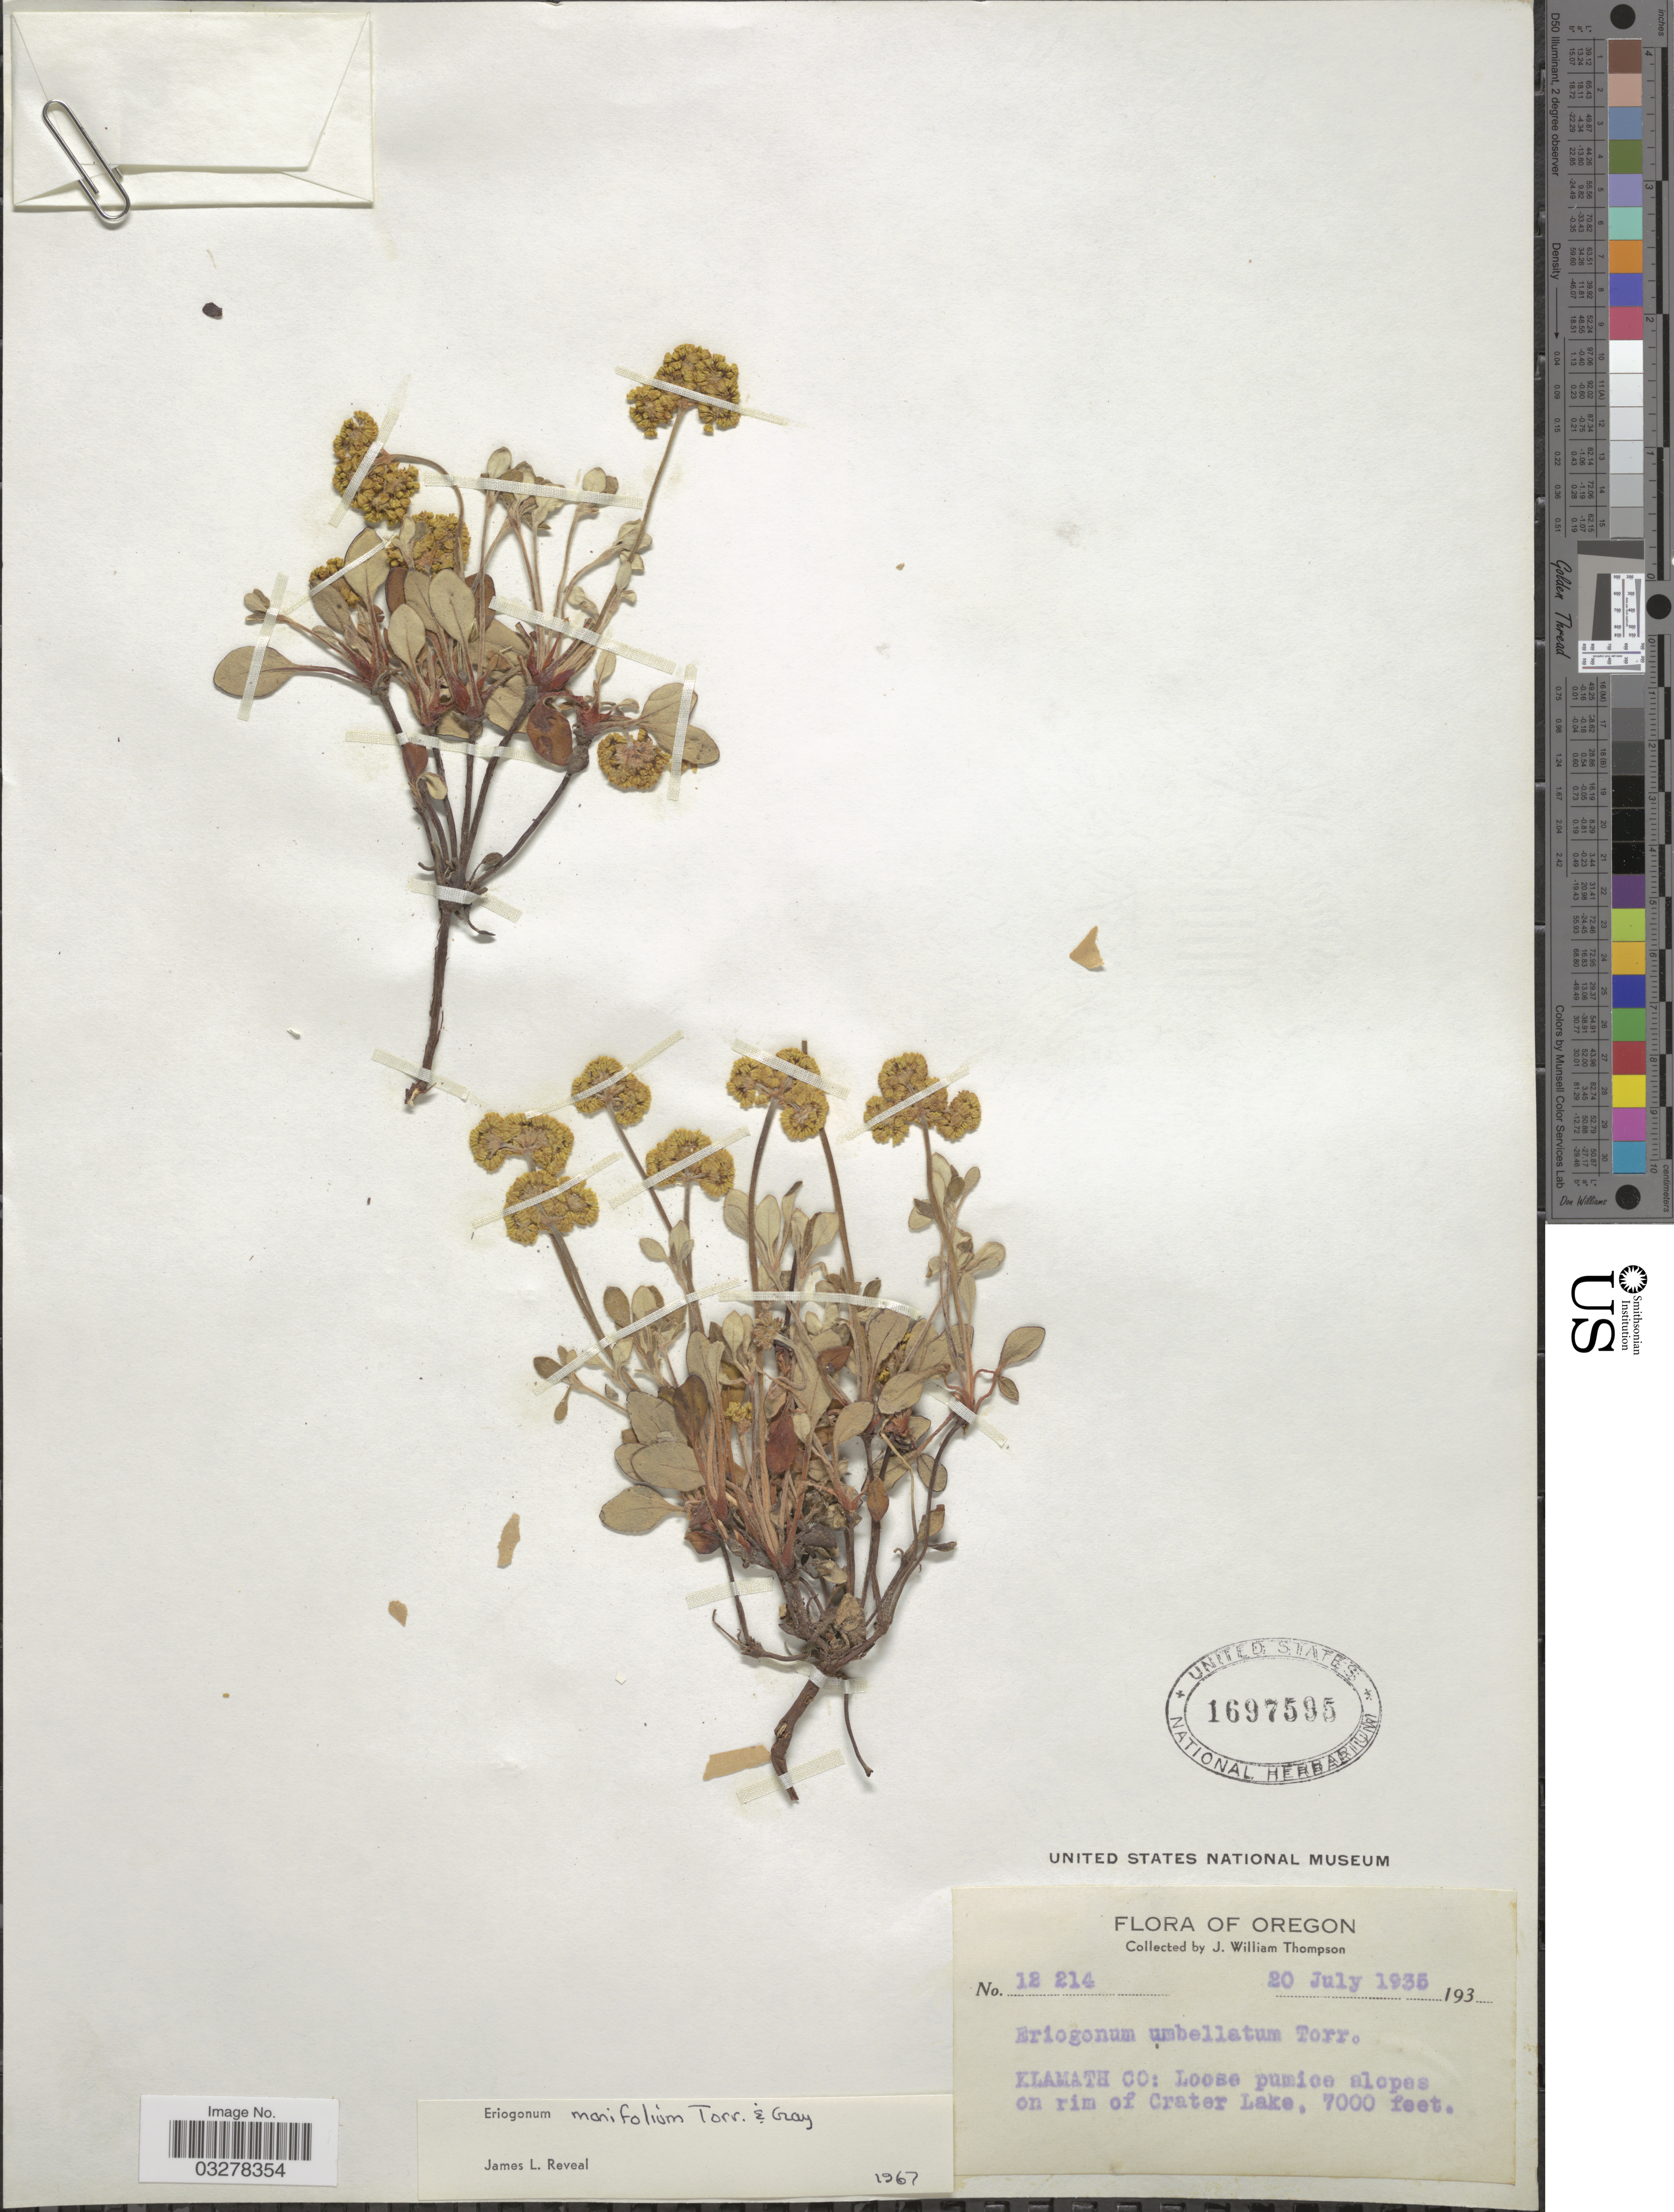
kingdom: Plantae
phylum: Tracheophyta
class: Magnoliopsida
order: Caryophyllales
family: Polygonaceae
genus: Eriogonum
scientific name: Eriogonum marifolium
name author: Torr. & A. Gray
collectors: J. W. Thompson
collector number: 12214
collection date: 1935-07-20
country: United States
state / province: Oregon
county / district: Klamath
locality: Klamath Co: Loose pumice slopes on rim of Crater Lake.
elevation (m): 2134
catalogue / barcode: US 1697595